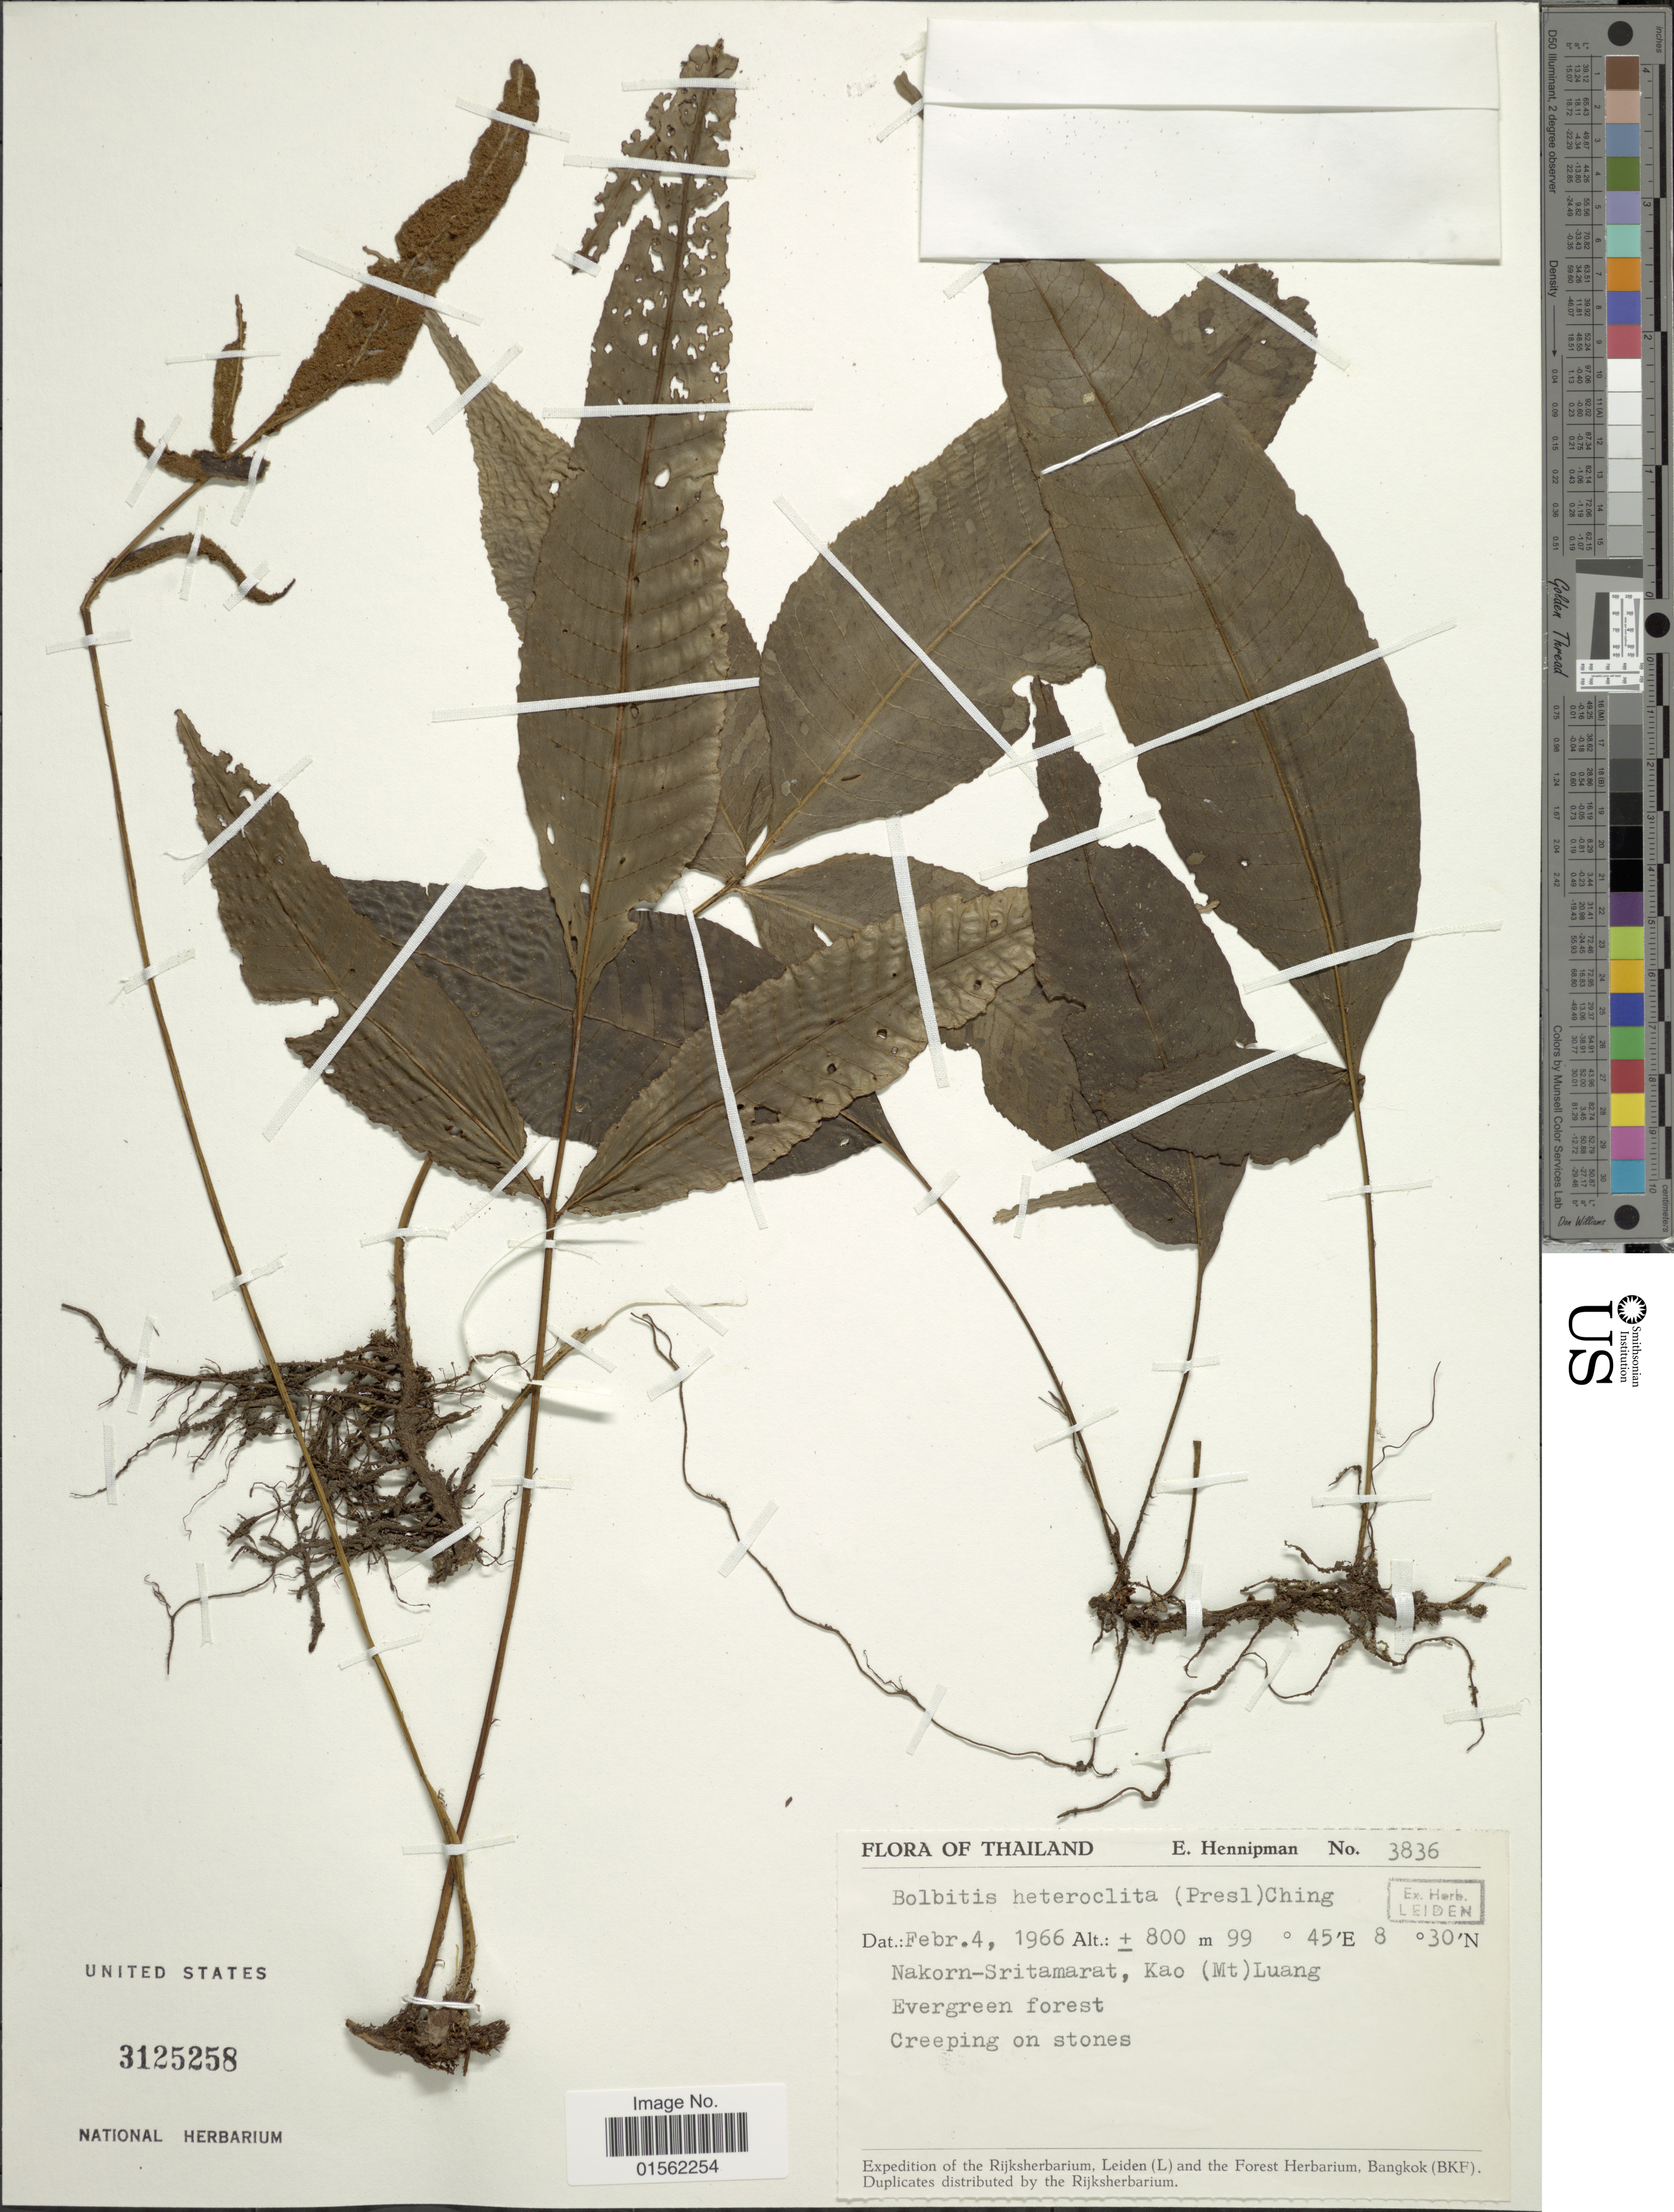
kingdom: Plantae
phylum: Tracheophyta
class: Polypodiopsida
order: Polypodiales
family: Dryopteridaceae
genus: Bolbitis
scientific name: Bolbitis heteroclita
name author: (C. Presl) Ching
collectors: E. Hennipman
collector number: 3836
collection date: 1966-02-04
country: Thailand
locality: Nakorn- Sritamrat, Kao (Mt) Luang, evergreen forest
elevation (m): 800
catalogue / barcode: US 3125258